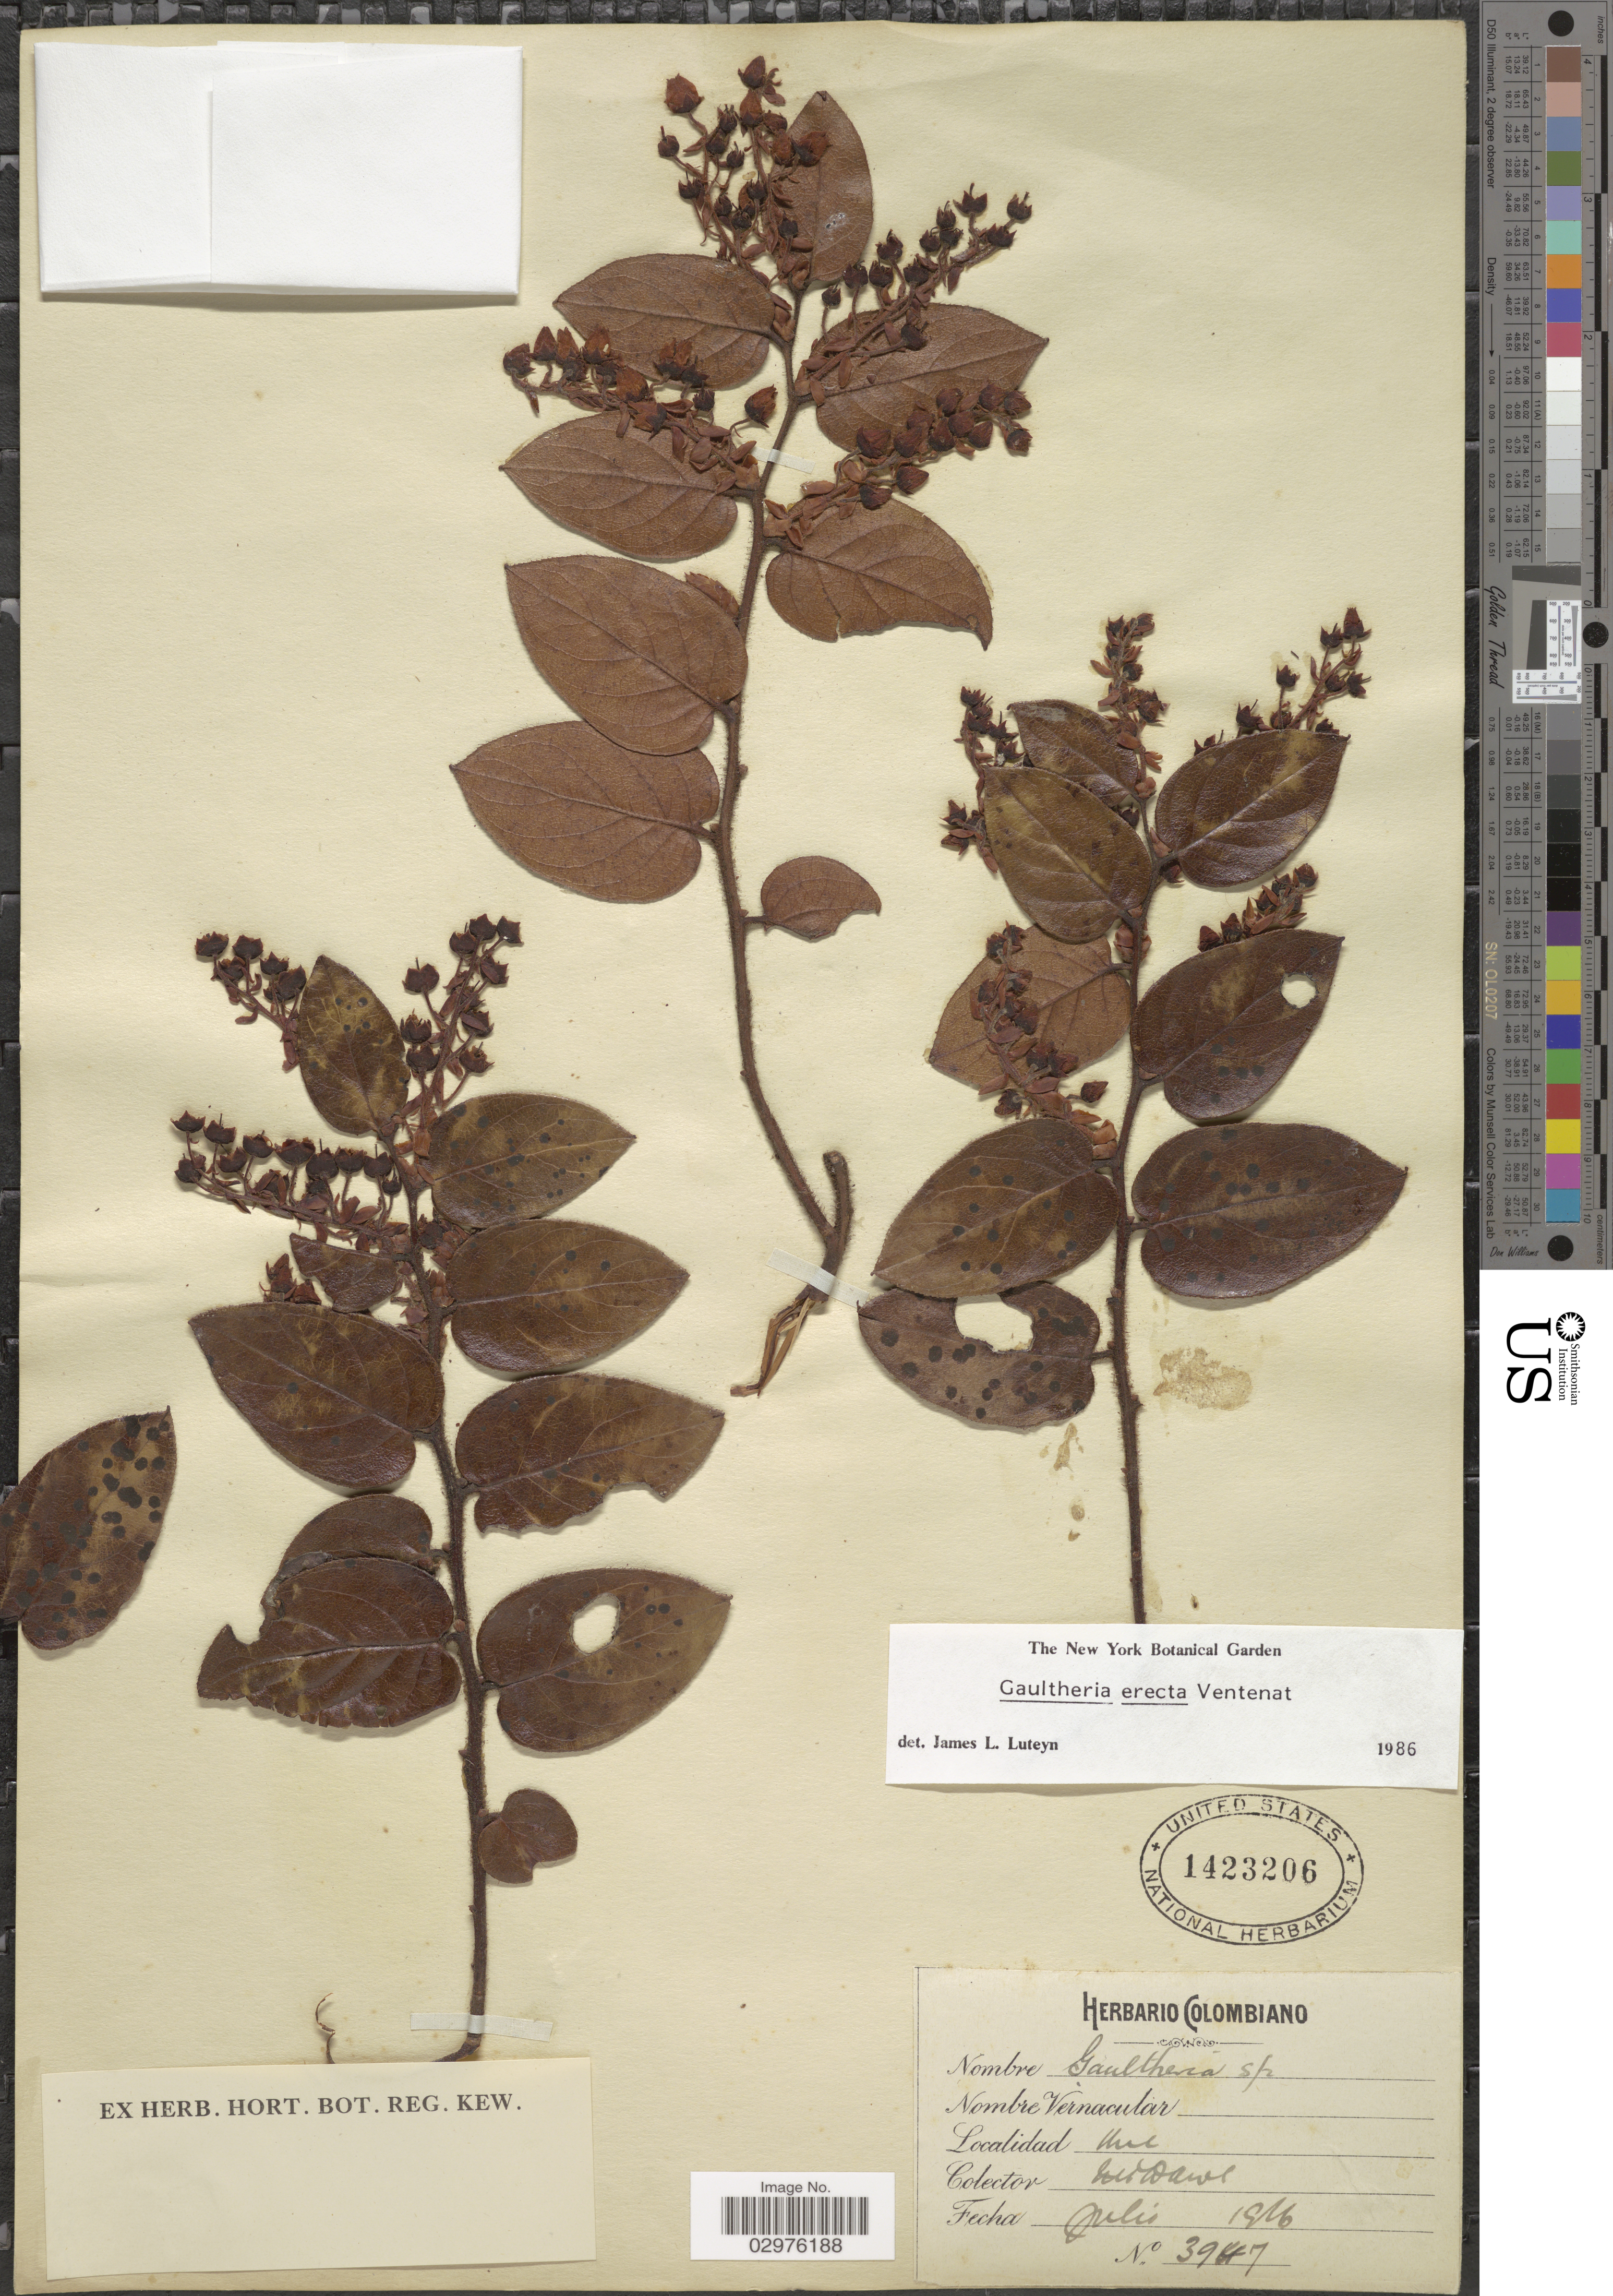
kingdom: Plantae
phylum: Tracheophyta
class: Magnoliopsida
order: Ericales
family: Ericaceae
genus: Gaultheria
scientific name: Gaultheria erecta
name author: Vent.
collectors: M. T. Dawe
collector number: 3947*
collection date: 1916-07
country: Colombia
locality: Une [interpreted].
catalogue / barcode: US 1423206